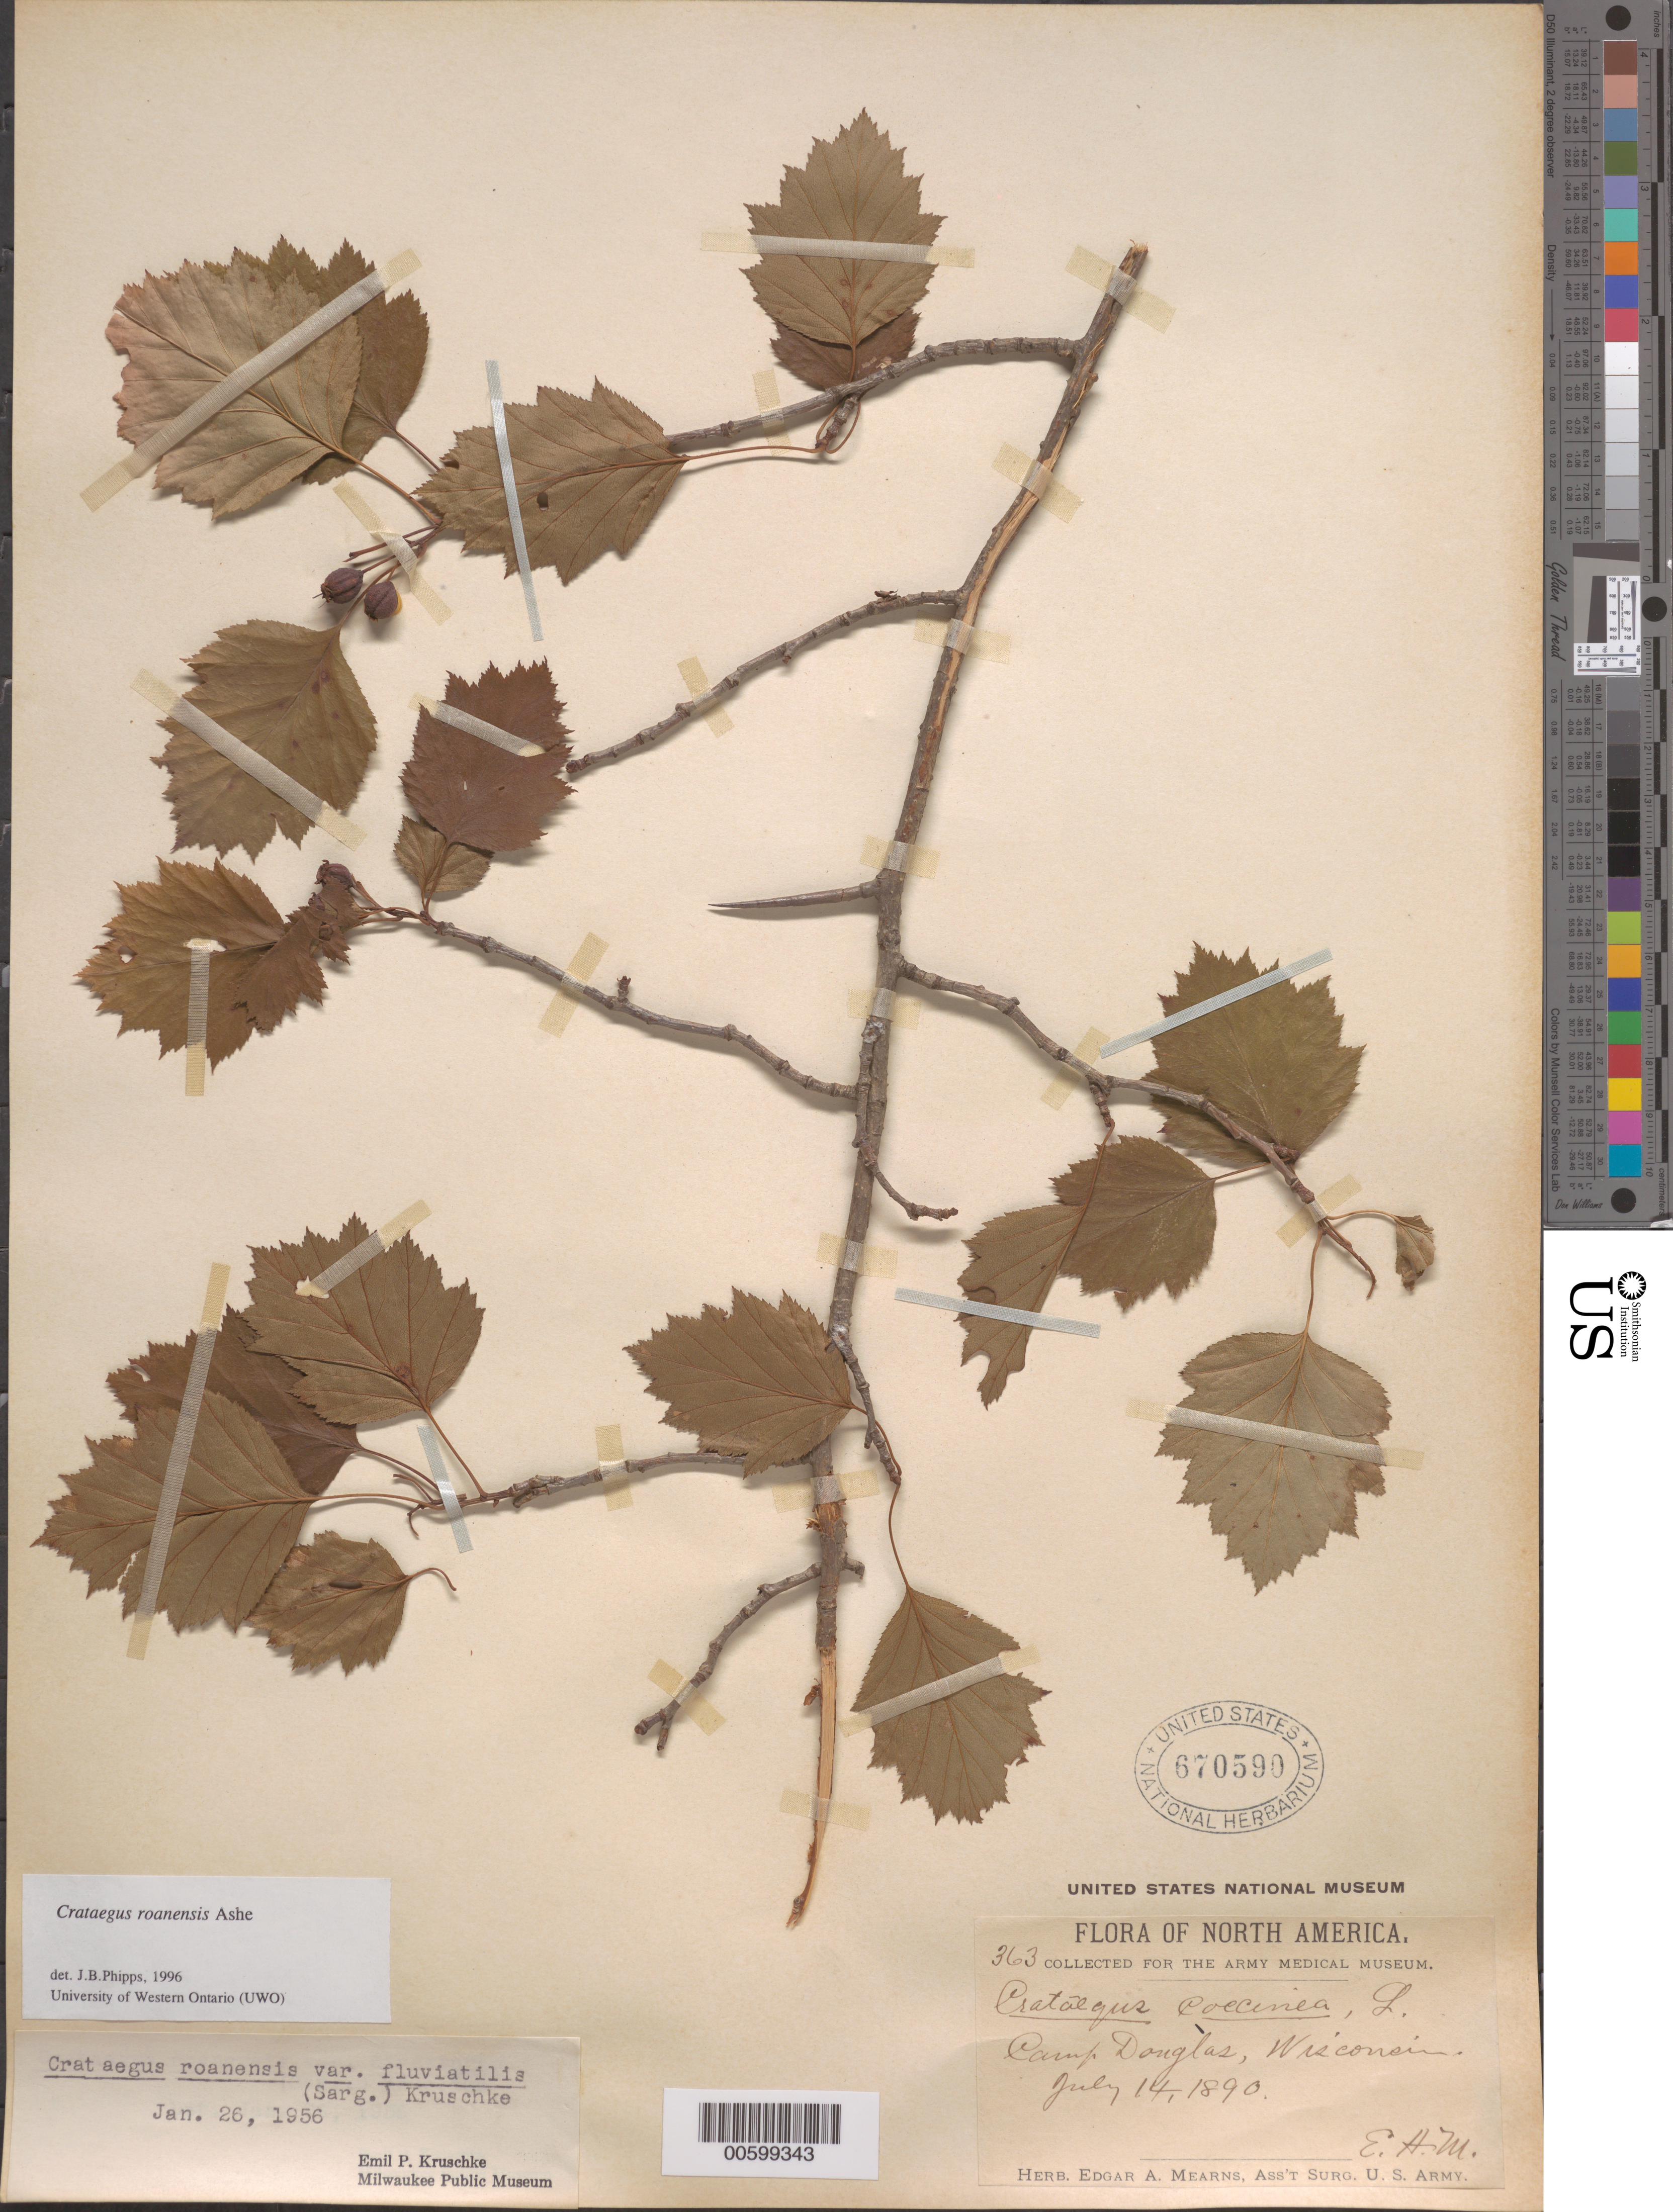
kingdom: Plantae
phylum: Tracheophyta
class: Magnoliopsida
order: Rosales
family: Rosaceae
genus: Crataegus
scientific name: Crataegus macrosperma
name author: Ashe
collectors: E. A. Mearns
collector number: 363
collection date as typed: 14 Jul 1890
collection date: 1890-07-14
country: United States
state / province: Wisconsin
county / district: Juneau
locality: Camp Douglas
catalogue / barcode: US 670590